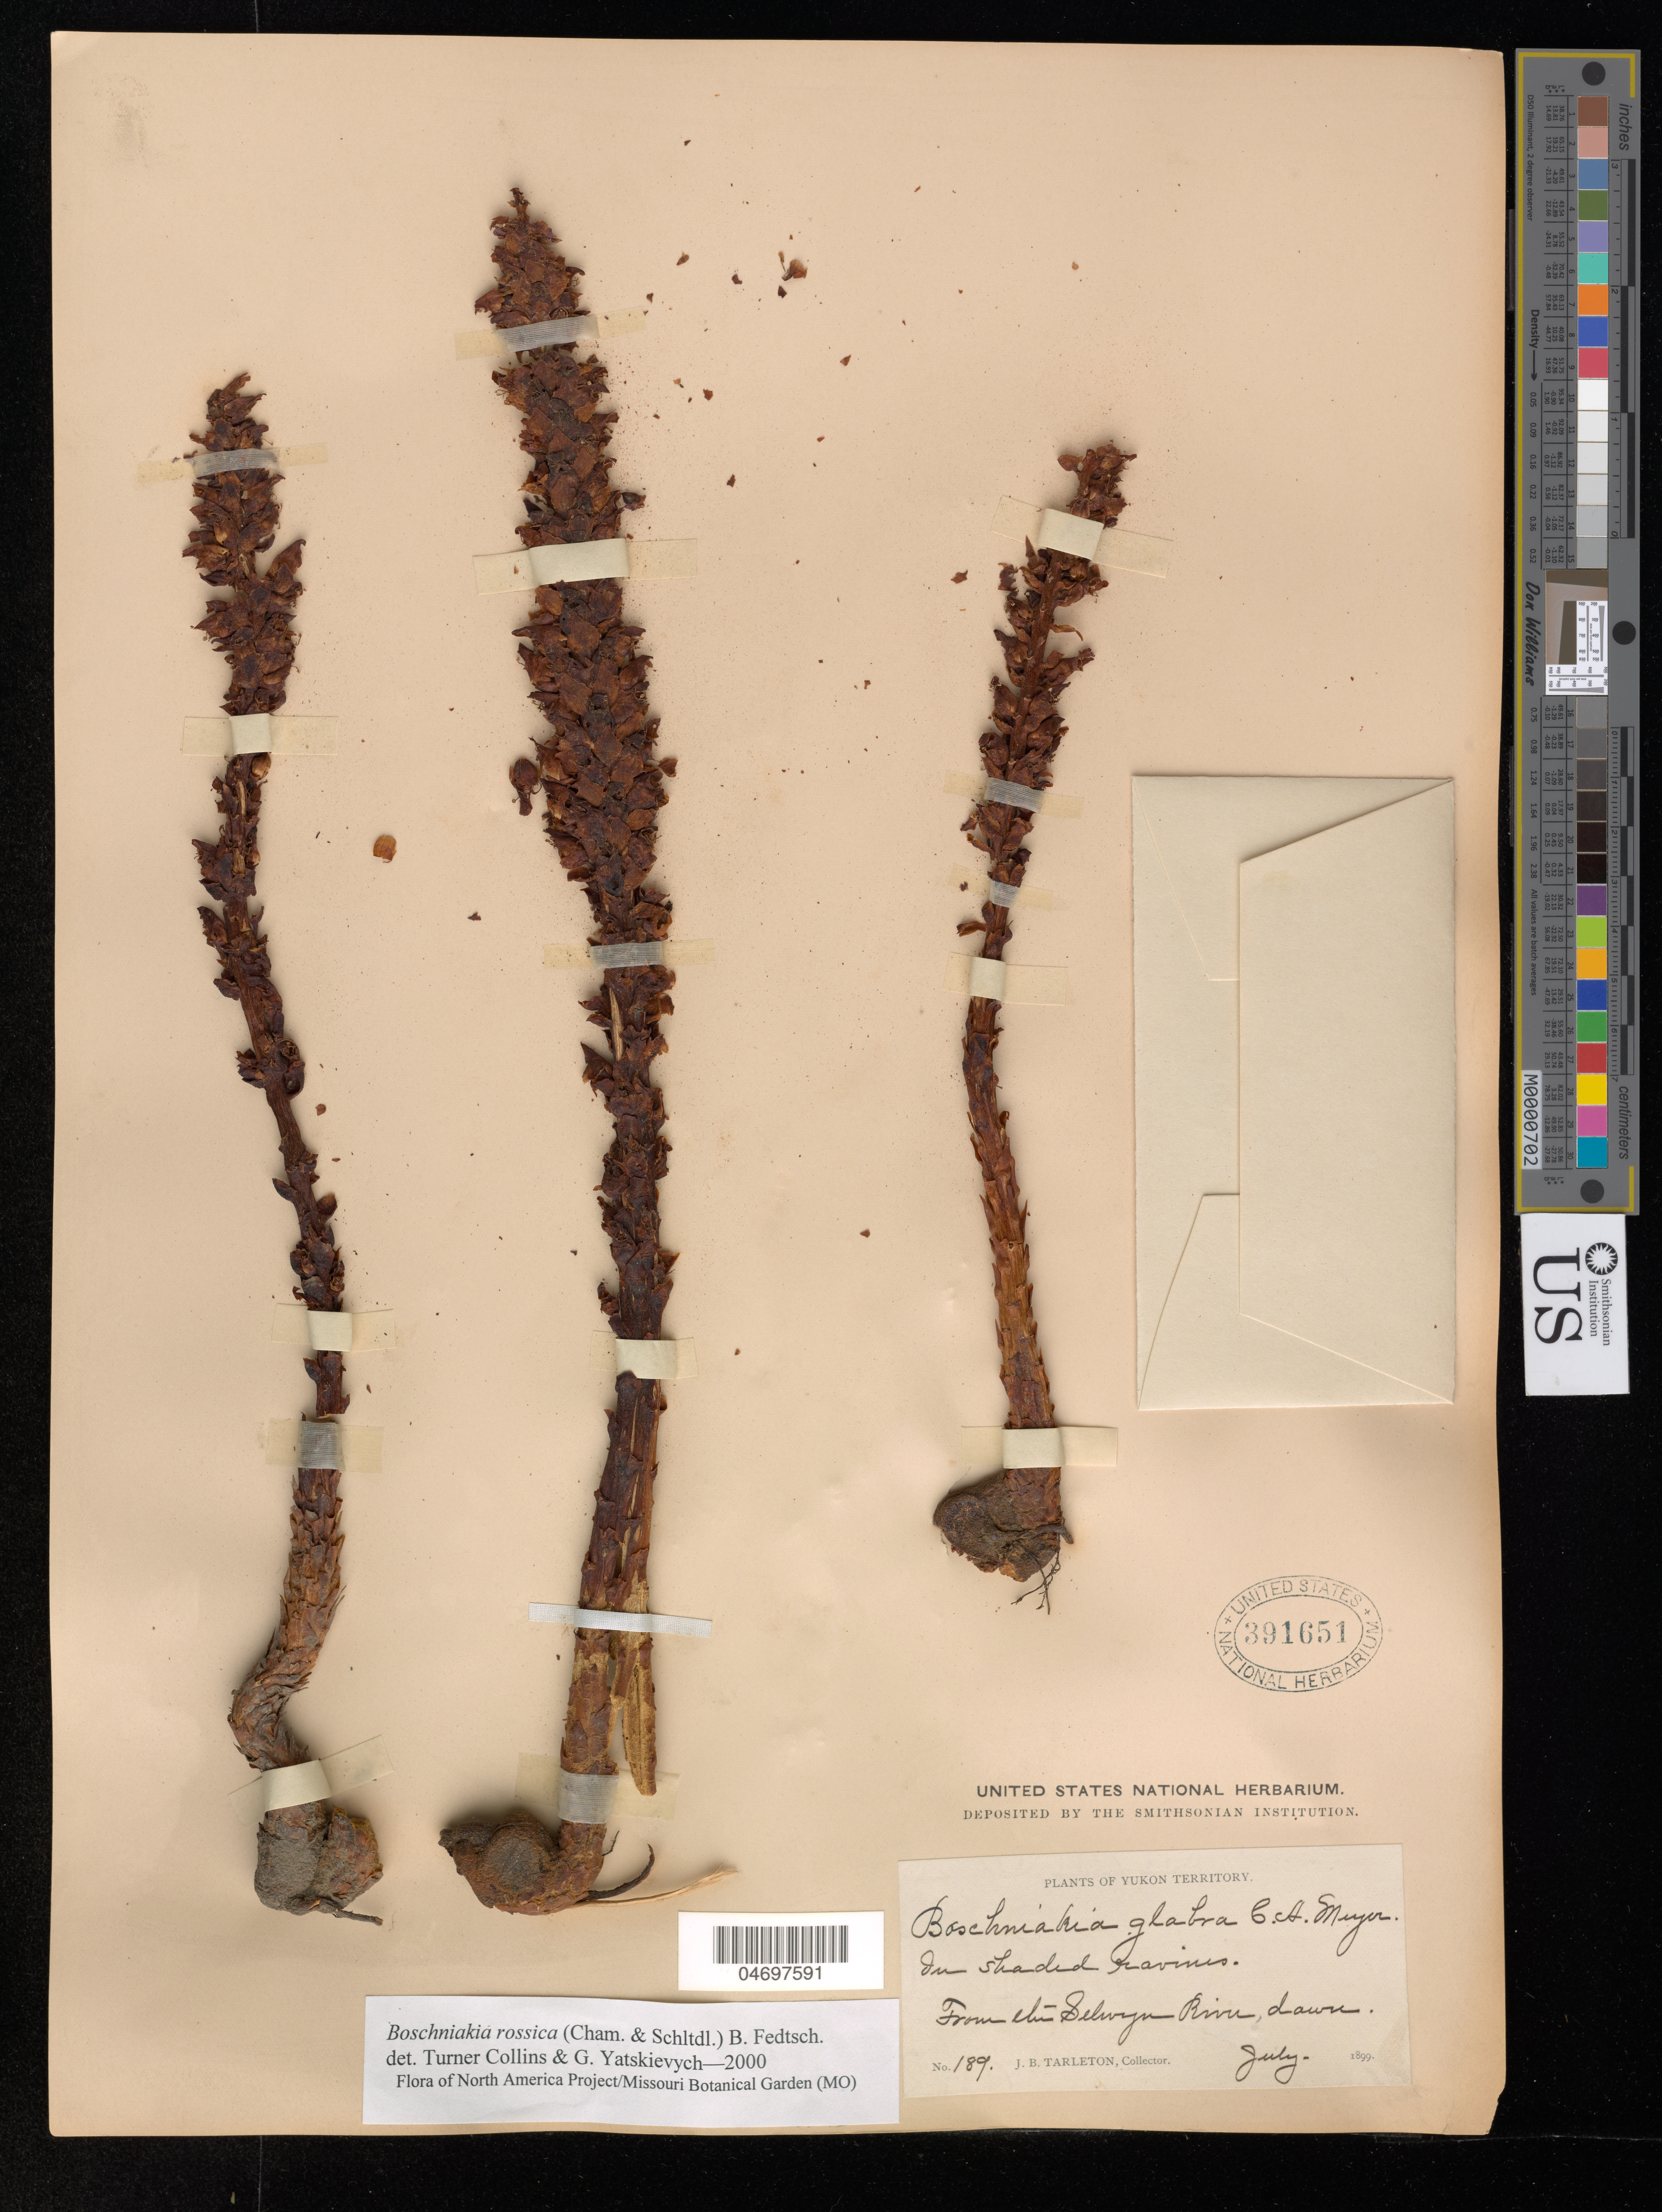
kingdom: Plantae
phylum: Tracheophyta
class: Magnoliopsida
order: Lamiales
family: Orobanchaceae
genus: Boschniakia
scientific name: Boschniakia rossica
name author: (Cham. & Schltdl.) B. Fedtsch.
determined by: Collins, L. T.; Yatskievych, G. A.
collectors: J. Tarleton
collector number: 189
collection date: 1899-07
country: Canada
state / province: Yukon Territory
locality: From the Selwyn River, dawn.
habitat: In shaded ravines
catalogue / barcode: US 391651